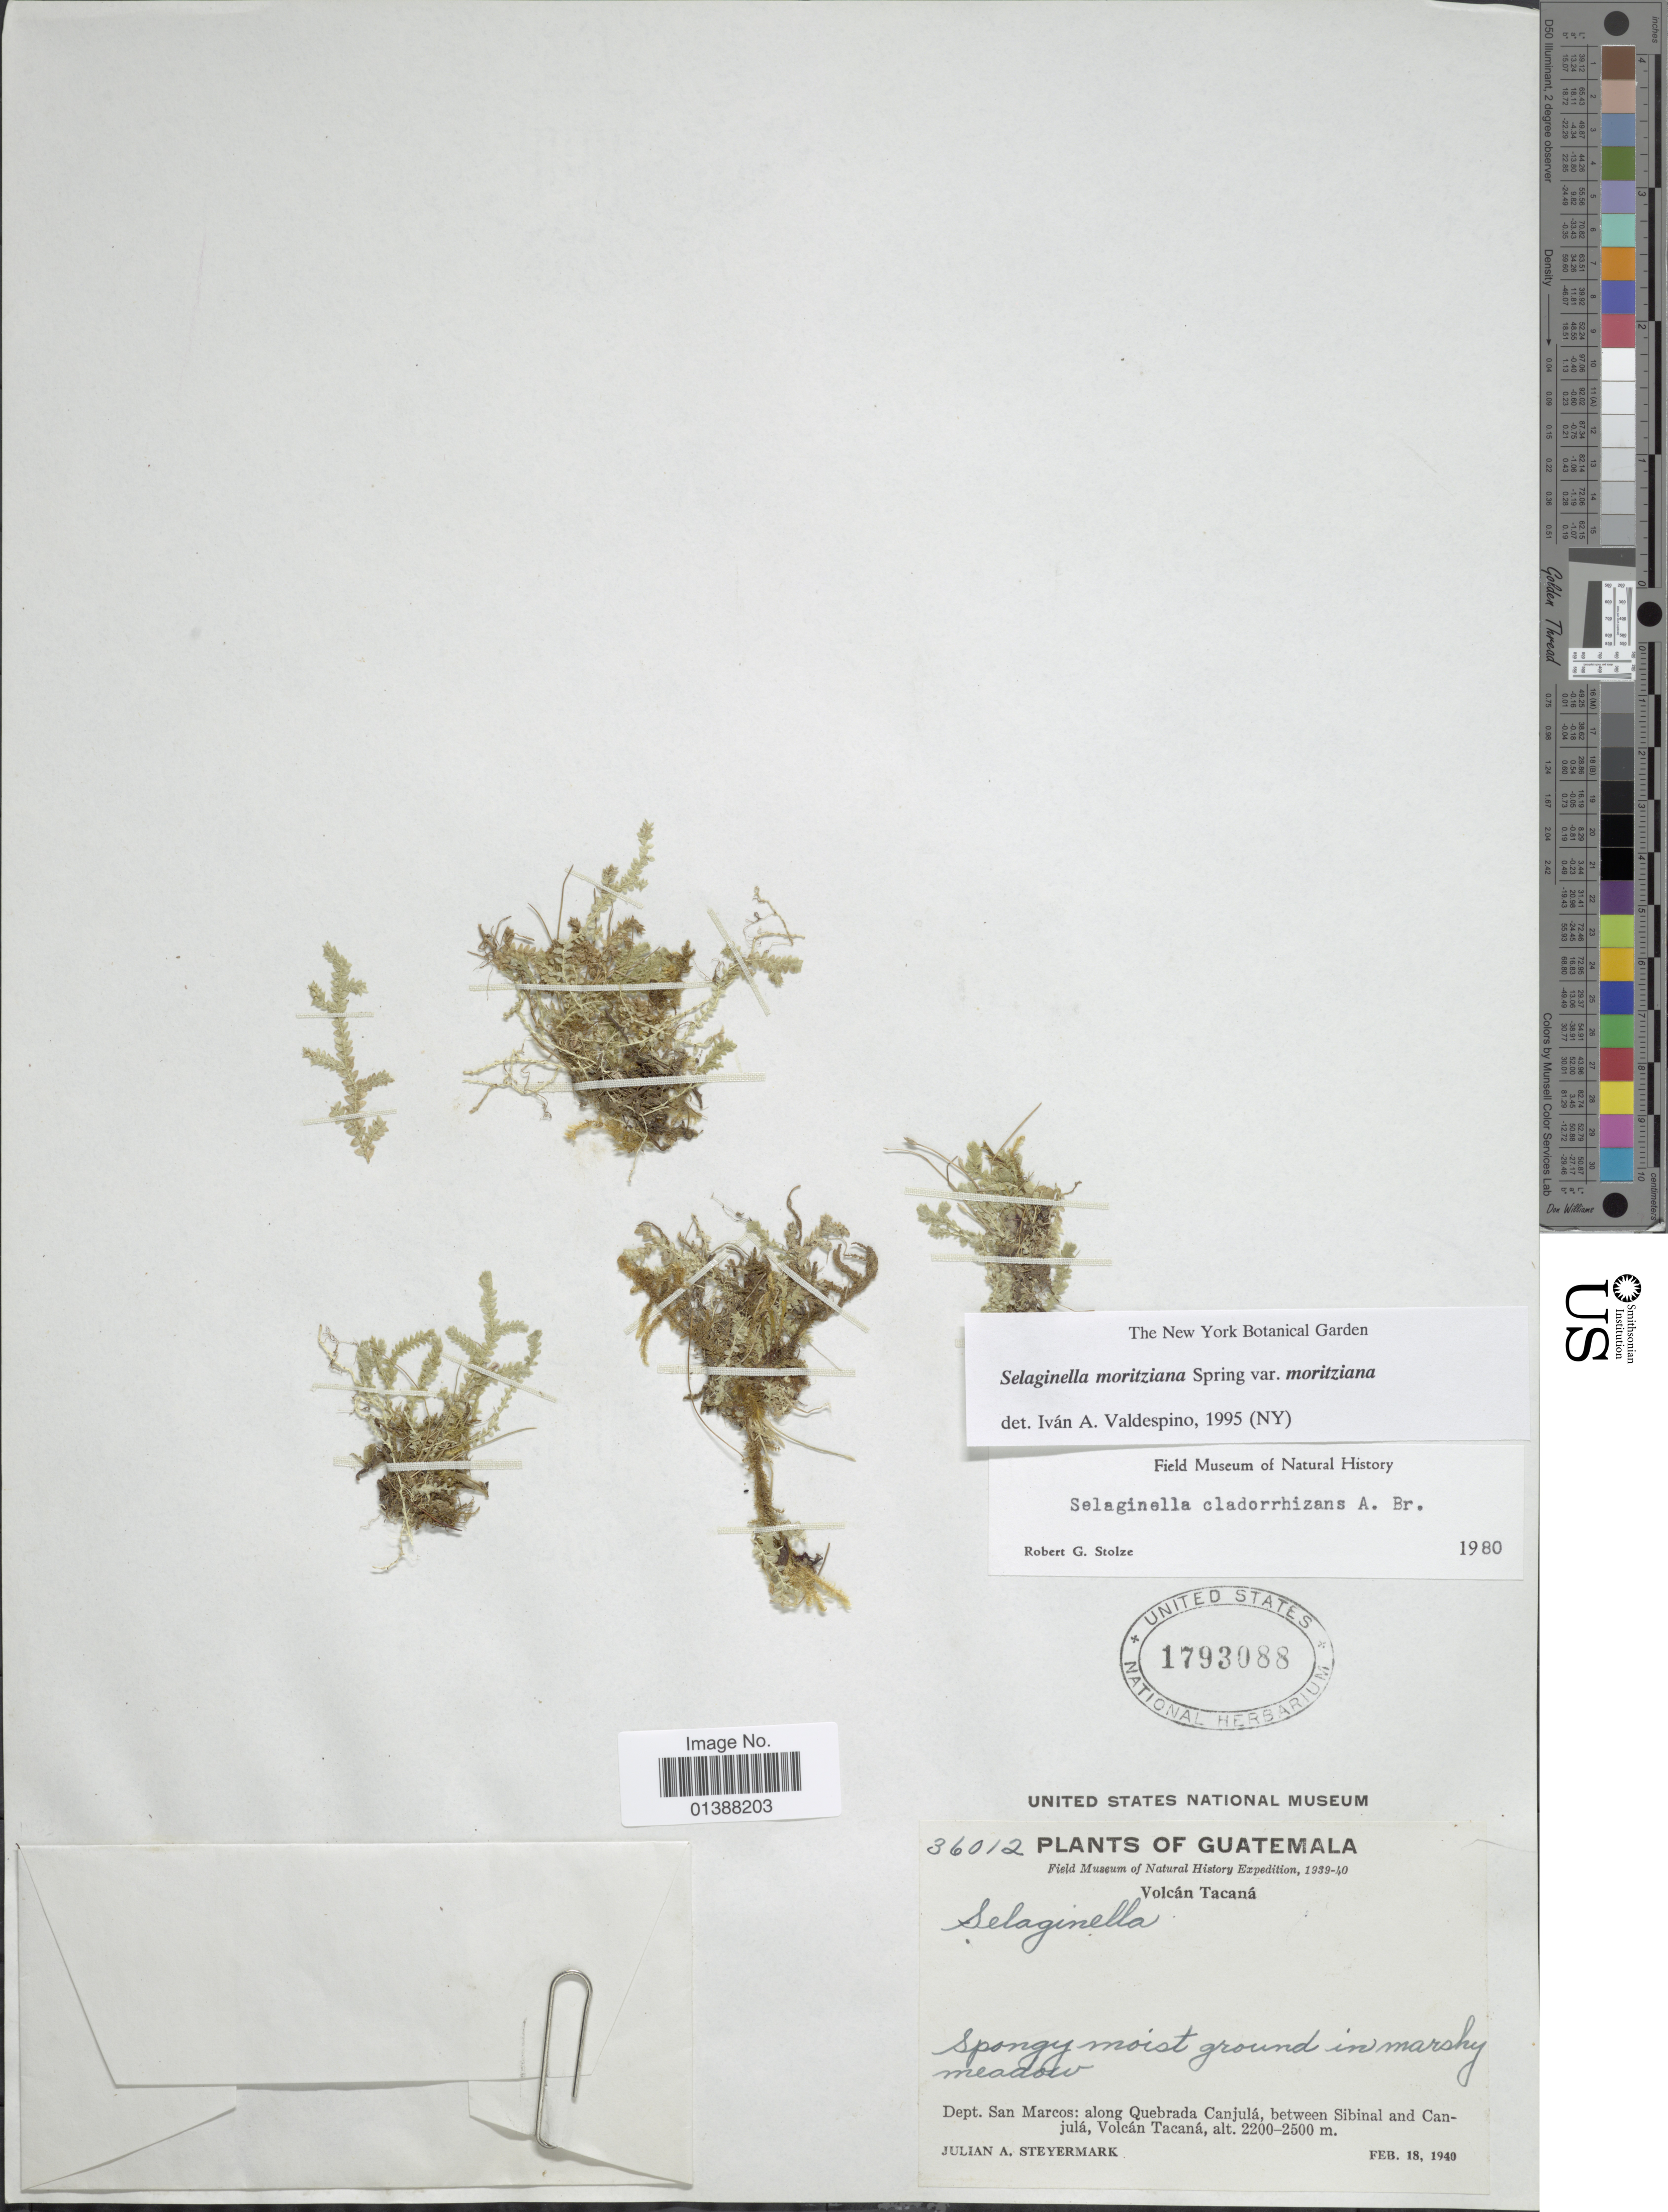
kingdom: Plantae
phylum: Tracheophyta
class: Lycopodiopsida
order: Selaginellales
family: Selaginellaceae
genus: Selaginella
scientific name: Selaginella moritziana var. moritziana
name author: Spring ex Klotzsch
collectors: J. Steyermark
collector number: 36012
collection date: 1940-02-18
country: Guatemala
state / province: San Marcos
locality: Dept. San Marcos: along Quebrada Canjulá, between Sibinal and Canjulá, Volcan Tacaná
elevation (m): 2200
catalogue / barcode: US 1793088